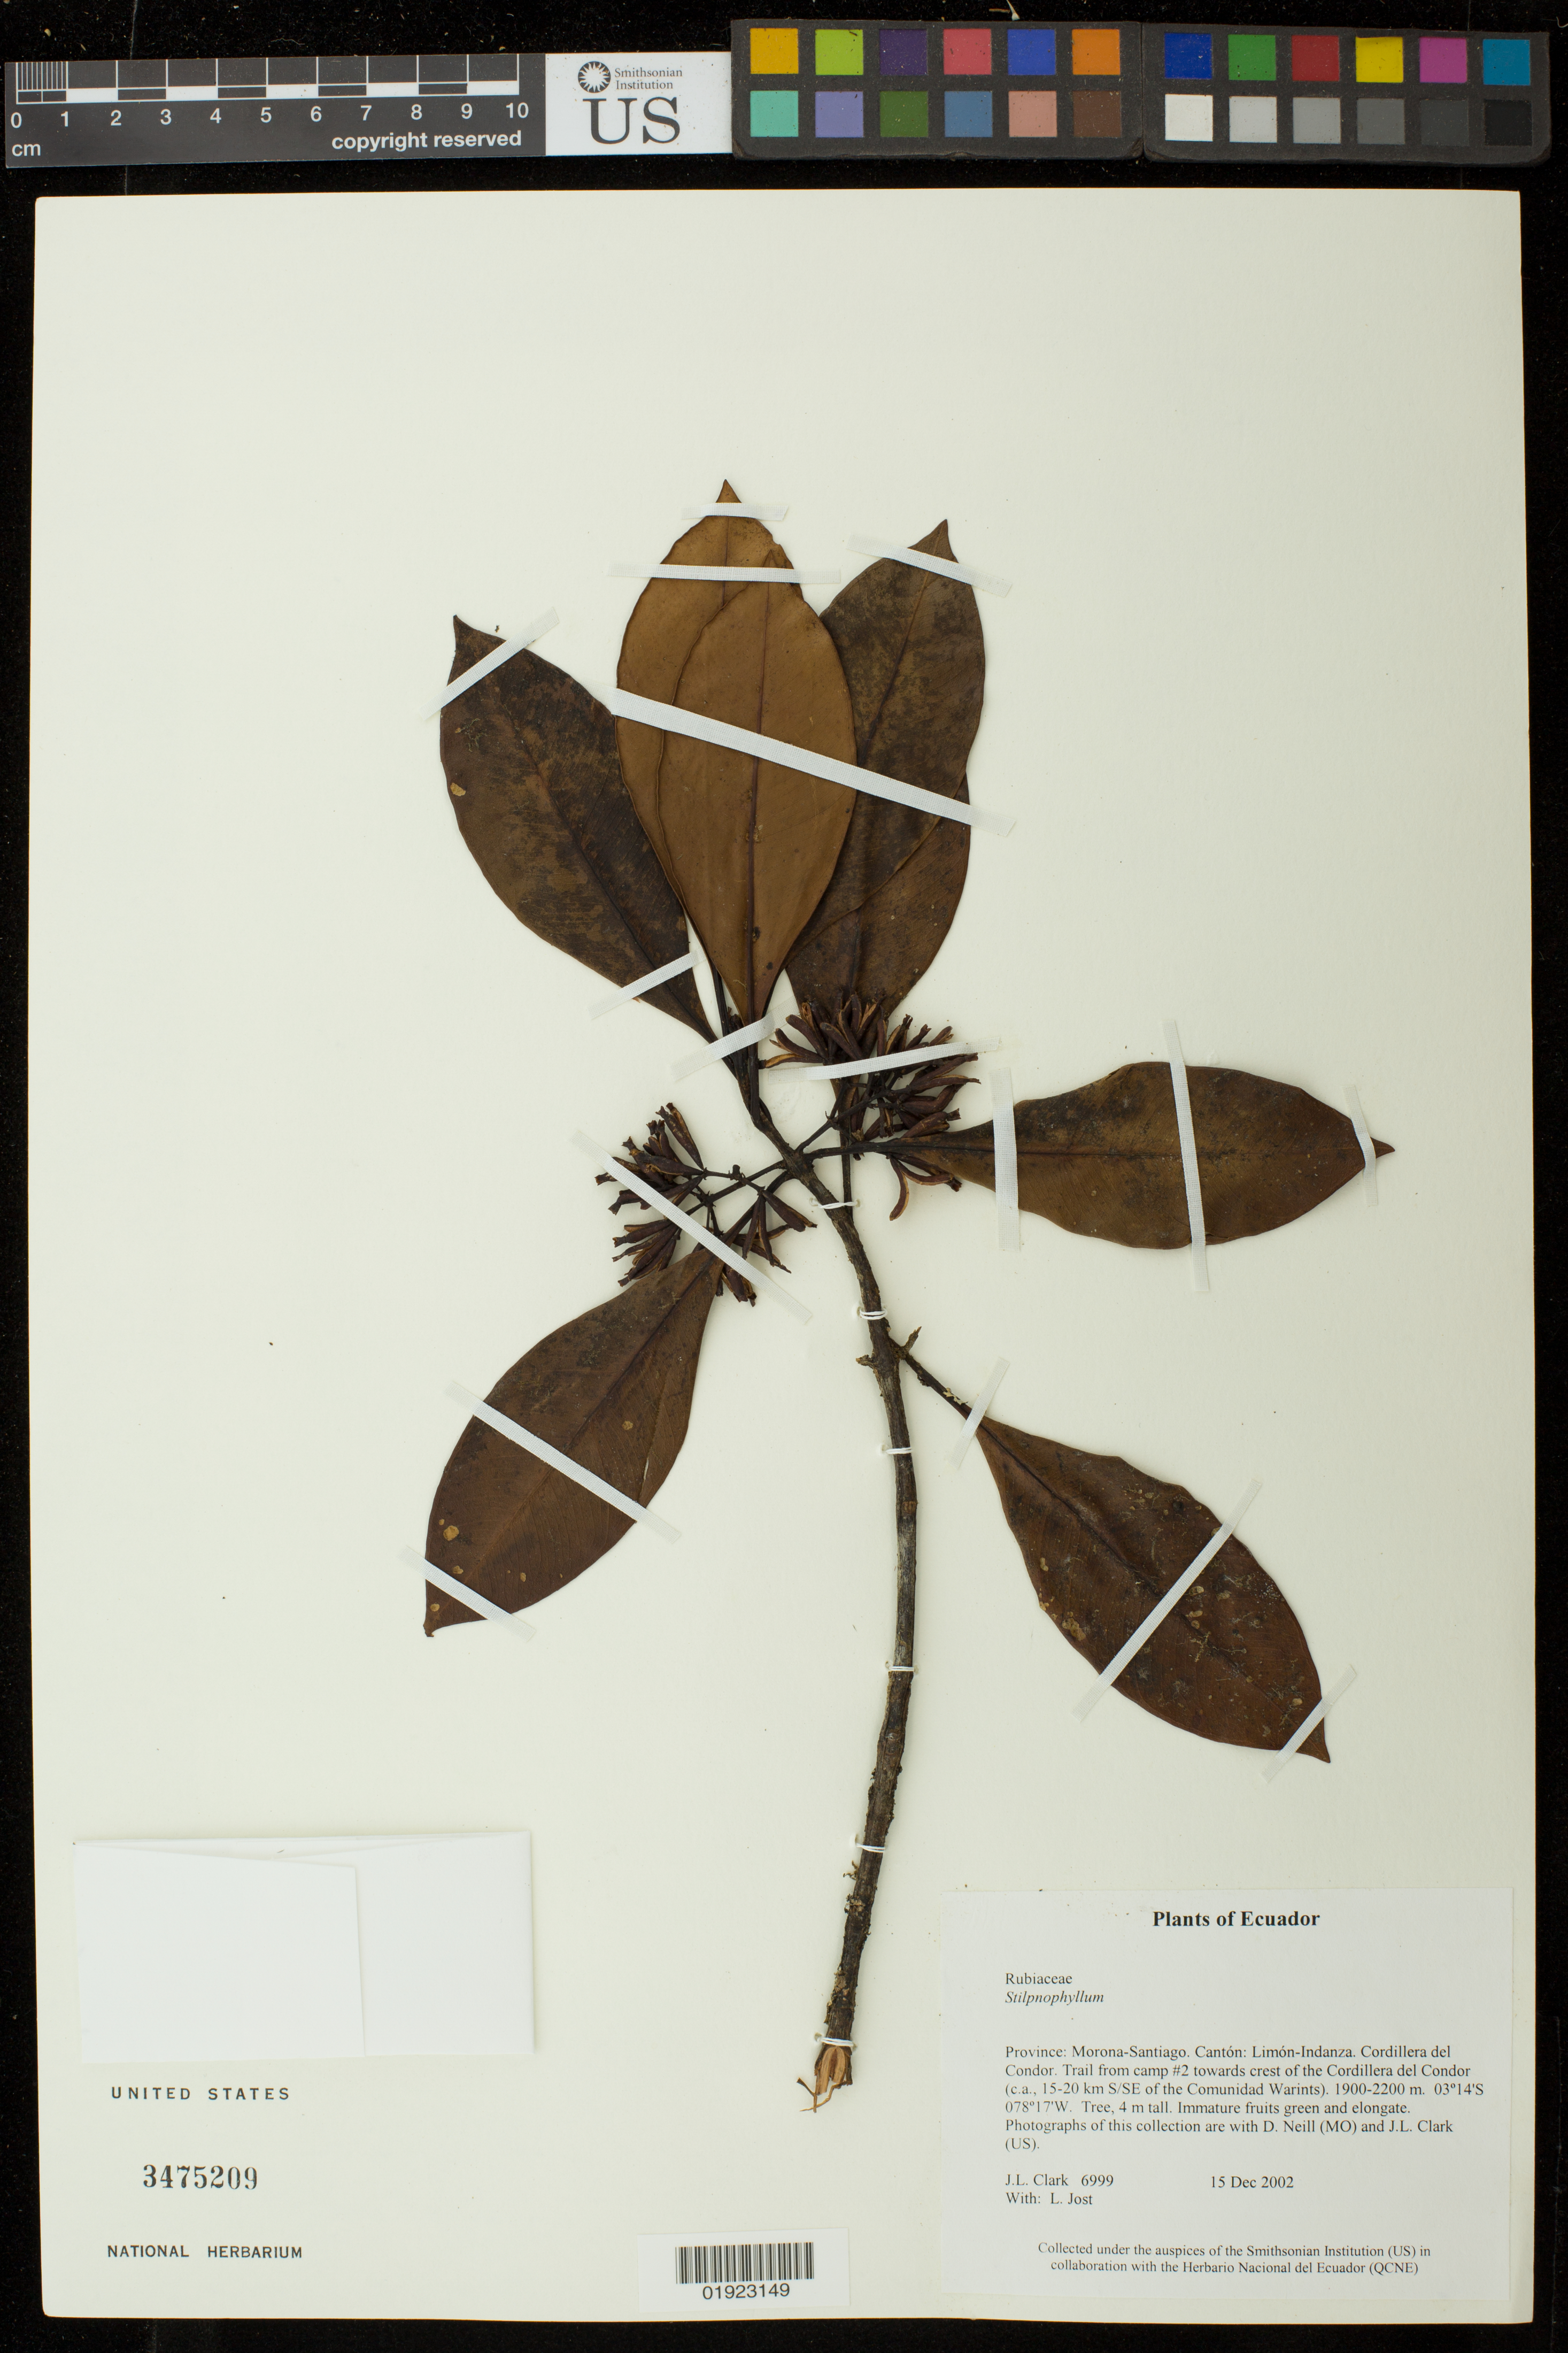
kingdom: Plantae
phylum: Tracheophyta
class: Magnoliopsida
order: Gentianales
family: Rubiaceae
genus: Stilpnophyllum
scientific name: Stilpnophyllum sp.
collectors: J. L. Clark & L. Jost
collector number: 6999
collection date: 2002-12-15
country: Ecuador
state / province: Morona-Santiago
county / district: Limón Indanza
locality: Cordillera del Condor. Trail from camp #2 towards crest of the Cordillera del Condor (ca. 15-20 km S/SE of the Communidad Warints).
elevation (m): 1900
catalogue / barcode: US 3475209